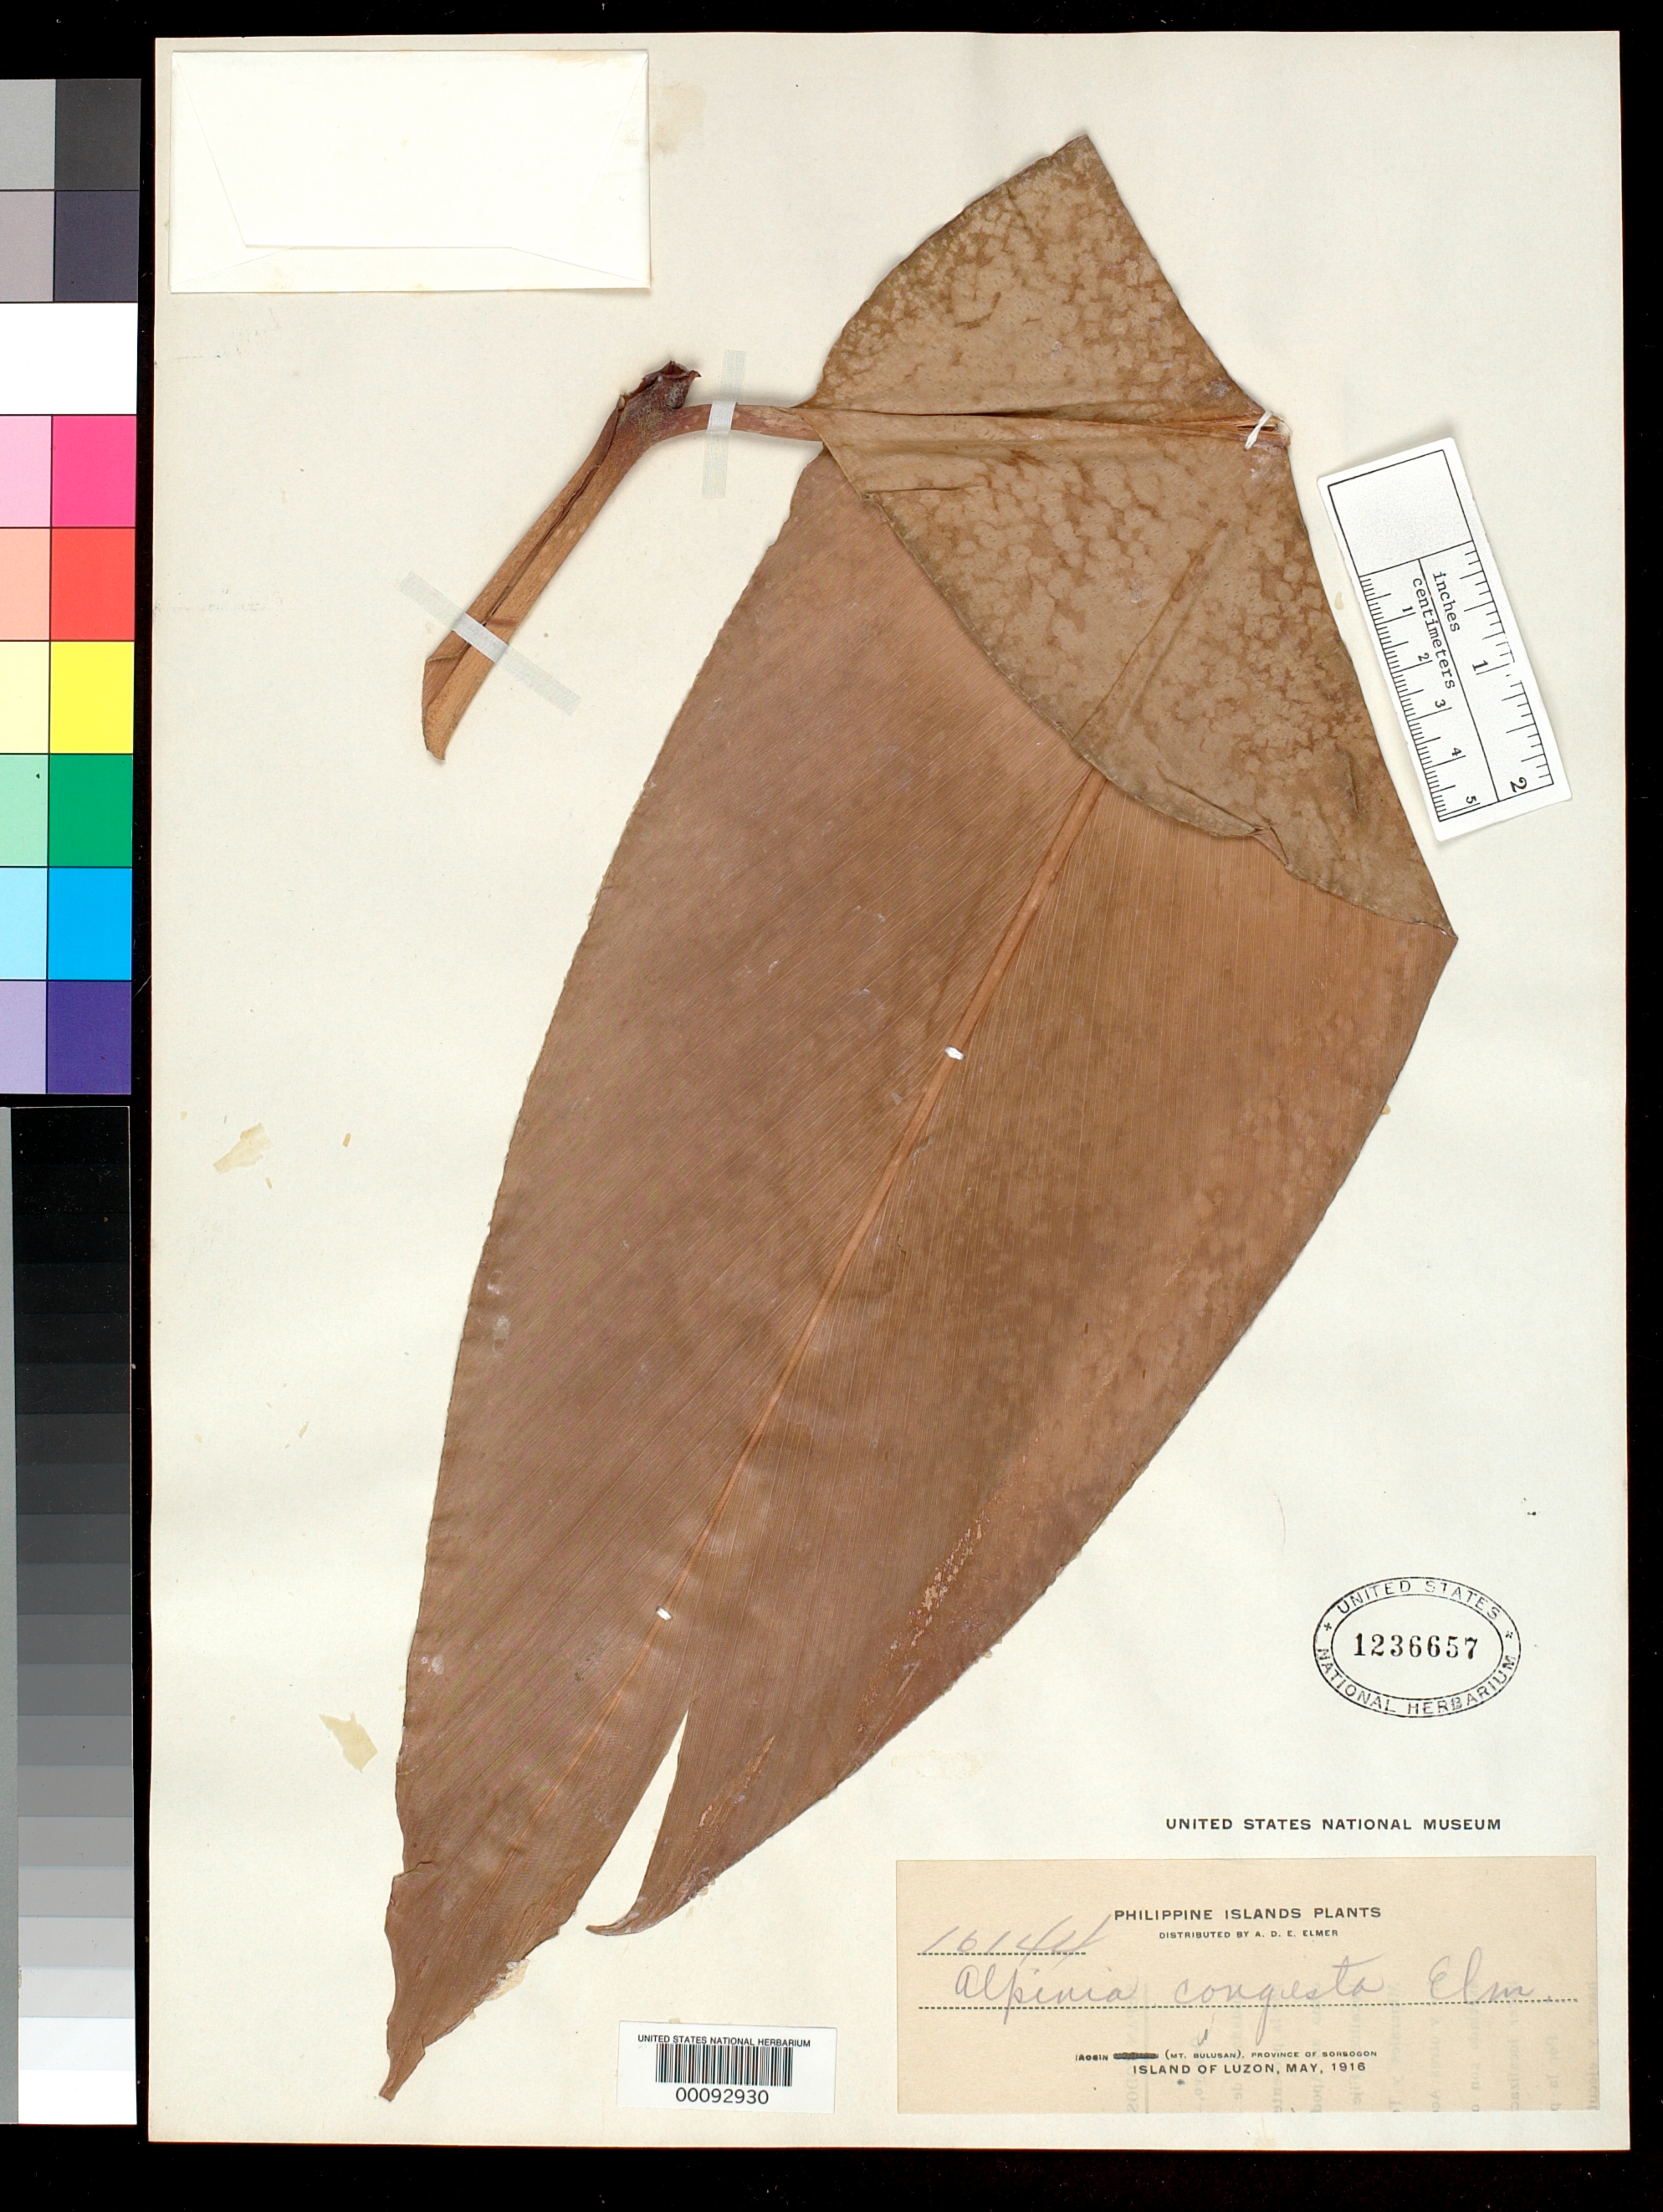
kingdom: Plantae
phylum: Tracheophyta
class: Liliopsida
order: Zingiberales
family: Zingiberaceae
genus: Alpinia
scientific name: Alpinia congesta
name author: Elmer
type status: Type Collection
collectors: A. D. E. Elmer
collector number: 16144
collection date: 1916-05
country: Philippines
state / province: Bicol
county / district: Sorsogon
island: Luzon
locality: Irosin (Mt Bulusan)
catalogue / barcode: US 1236657